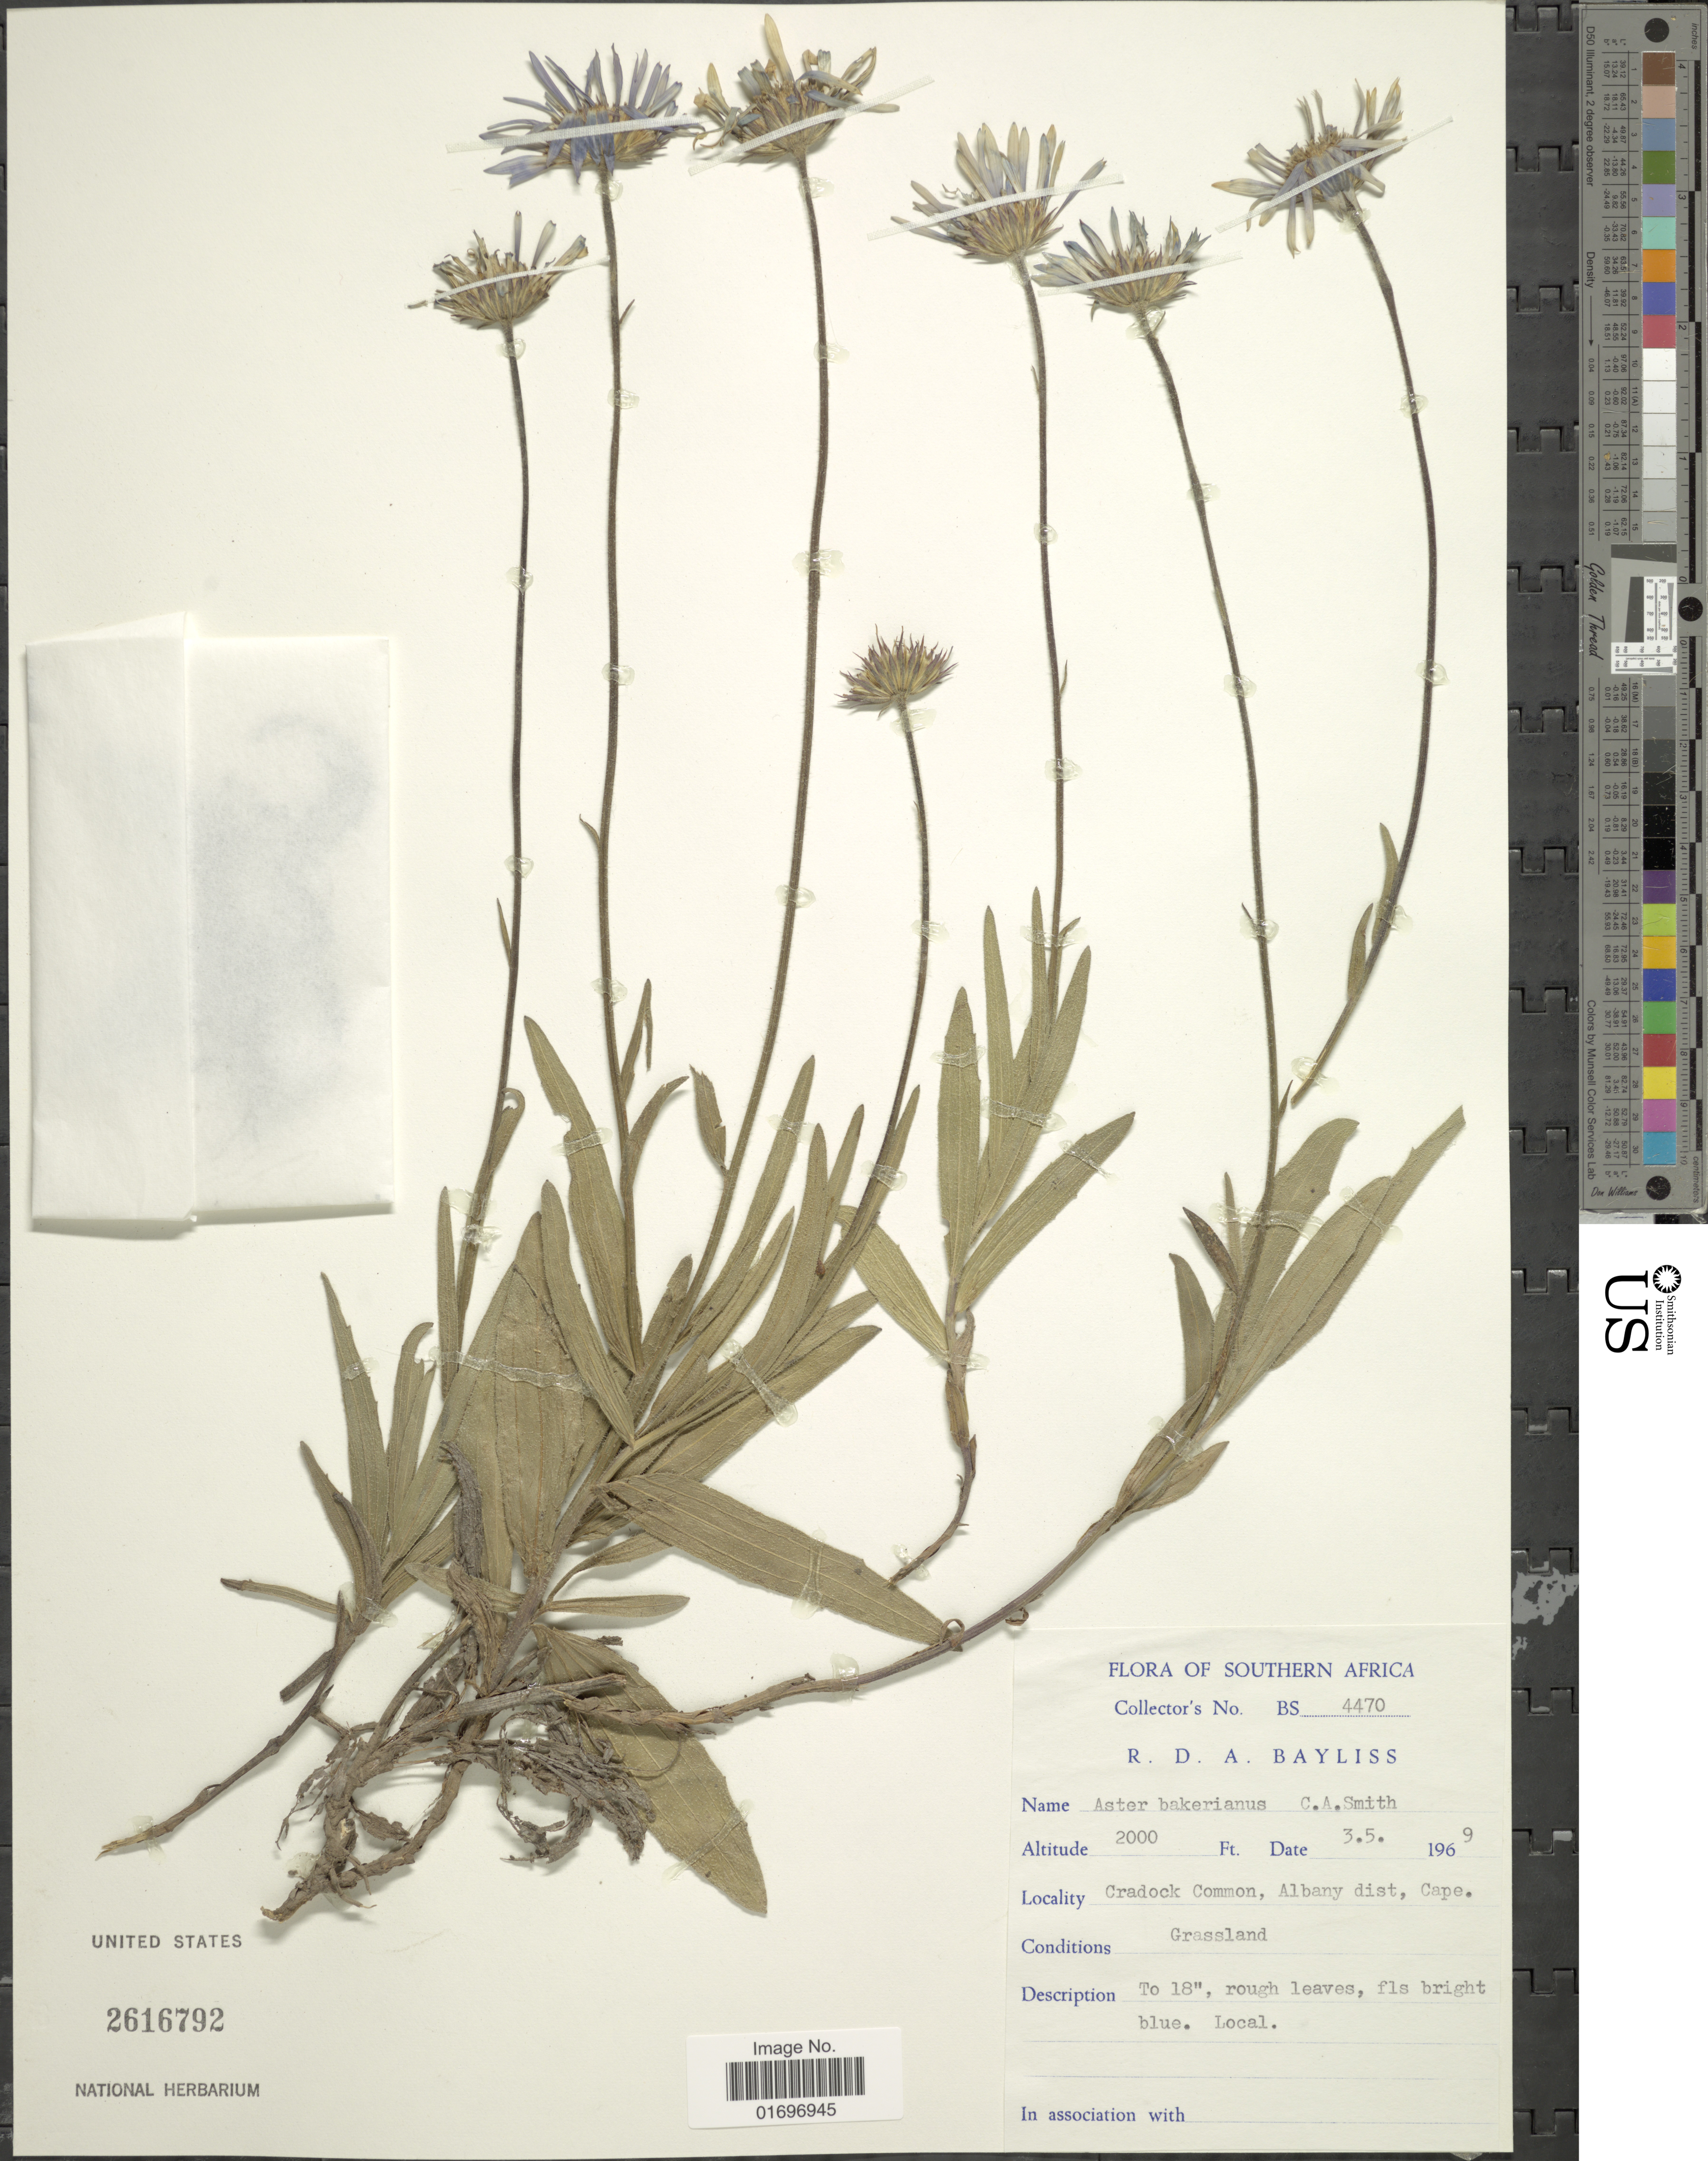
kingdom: Plantae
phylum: Tracheophyta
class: Magnoliopsida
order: Asterales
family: Asteraceae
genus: Aster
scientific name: Aster hispidus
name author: Thunb.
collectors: R. Bayliss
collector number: BS 4470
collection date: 1969-05-03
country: South Africa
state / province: Eastern Cape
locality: Southern Africa. Cradock Common, Albany dist, Cape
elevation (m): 610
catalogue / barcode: US 2616792